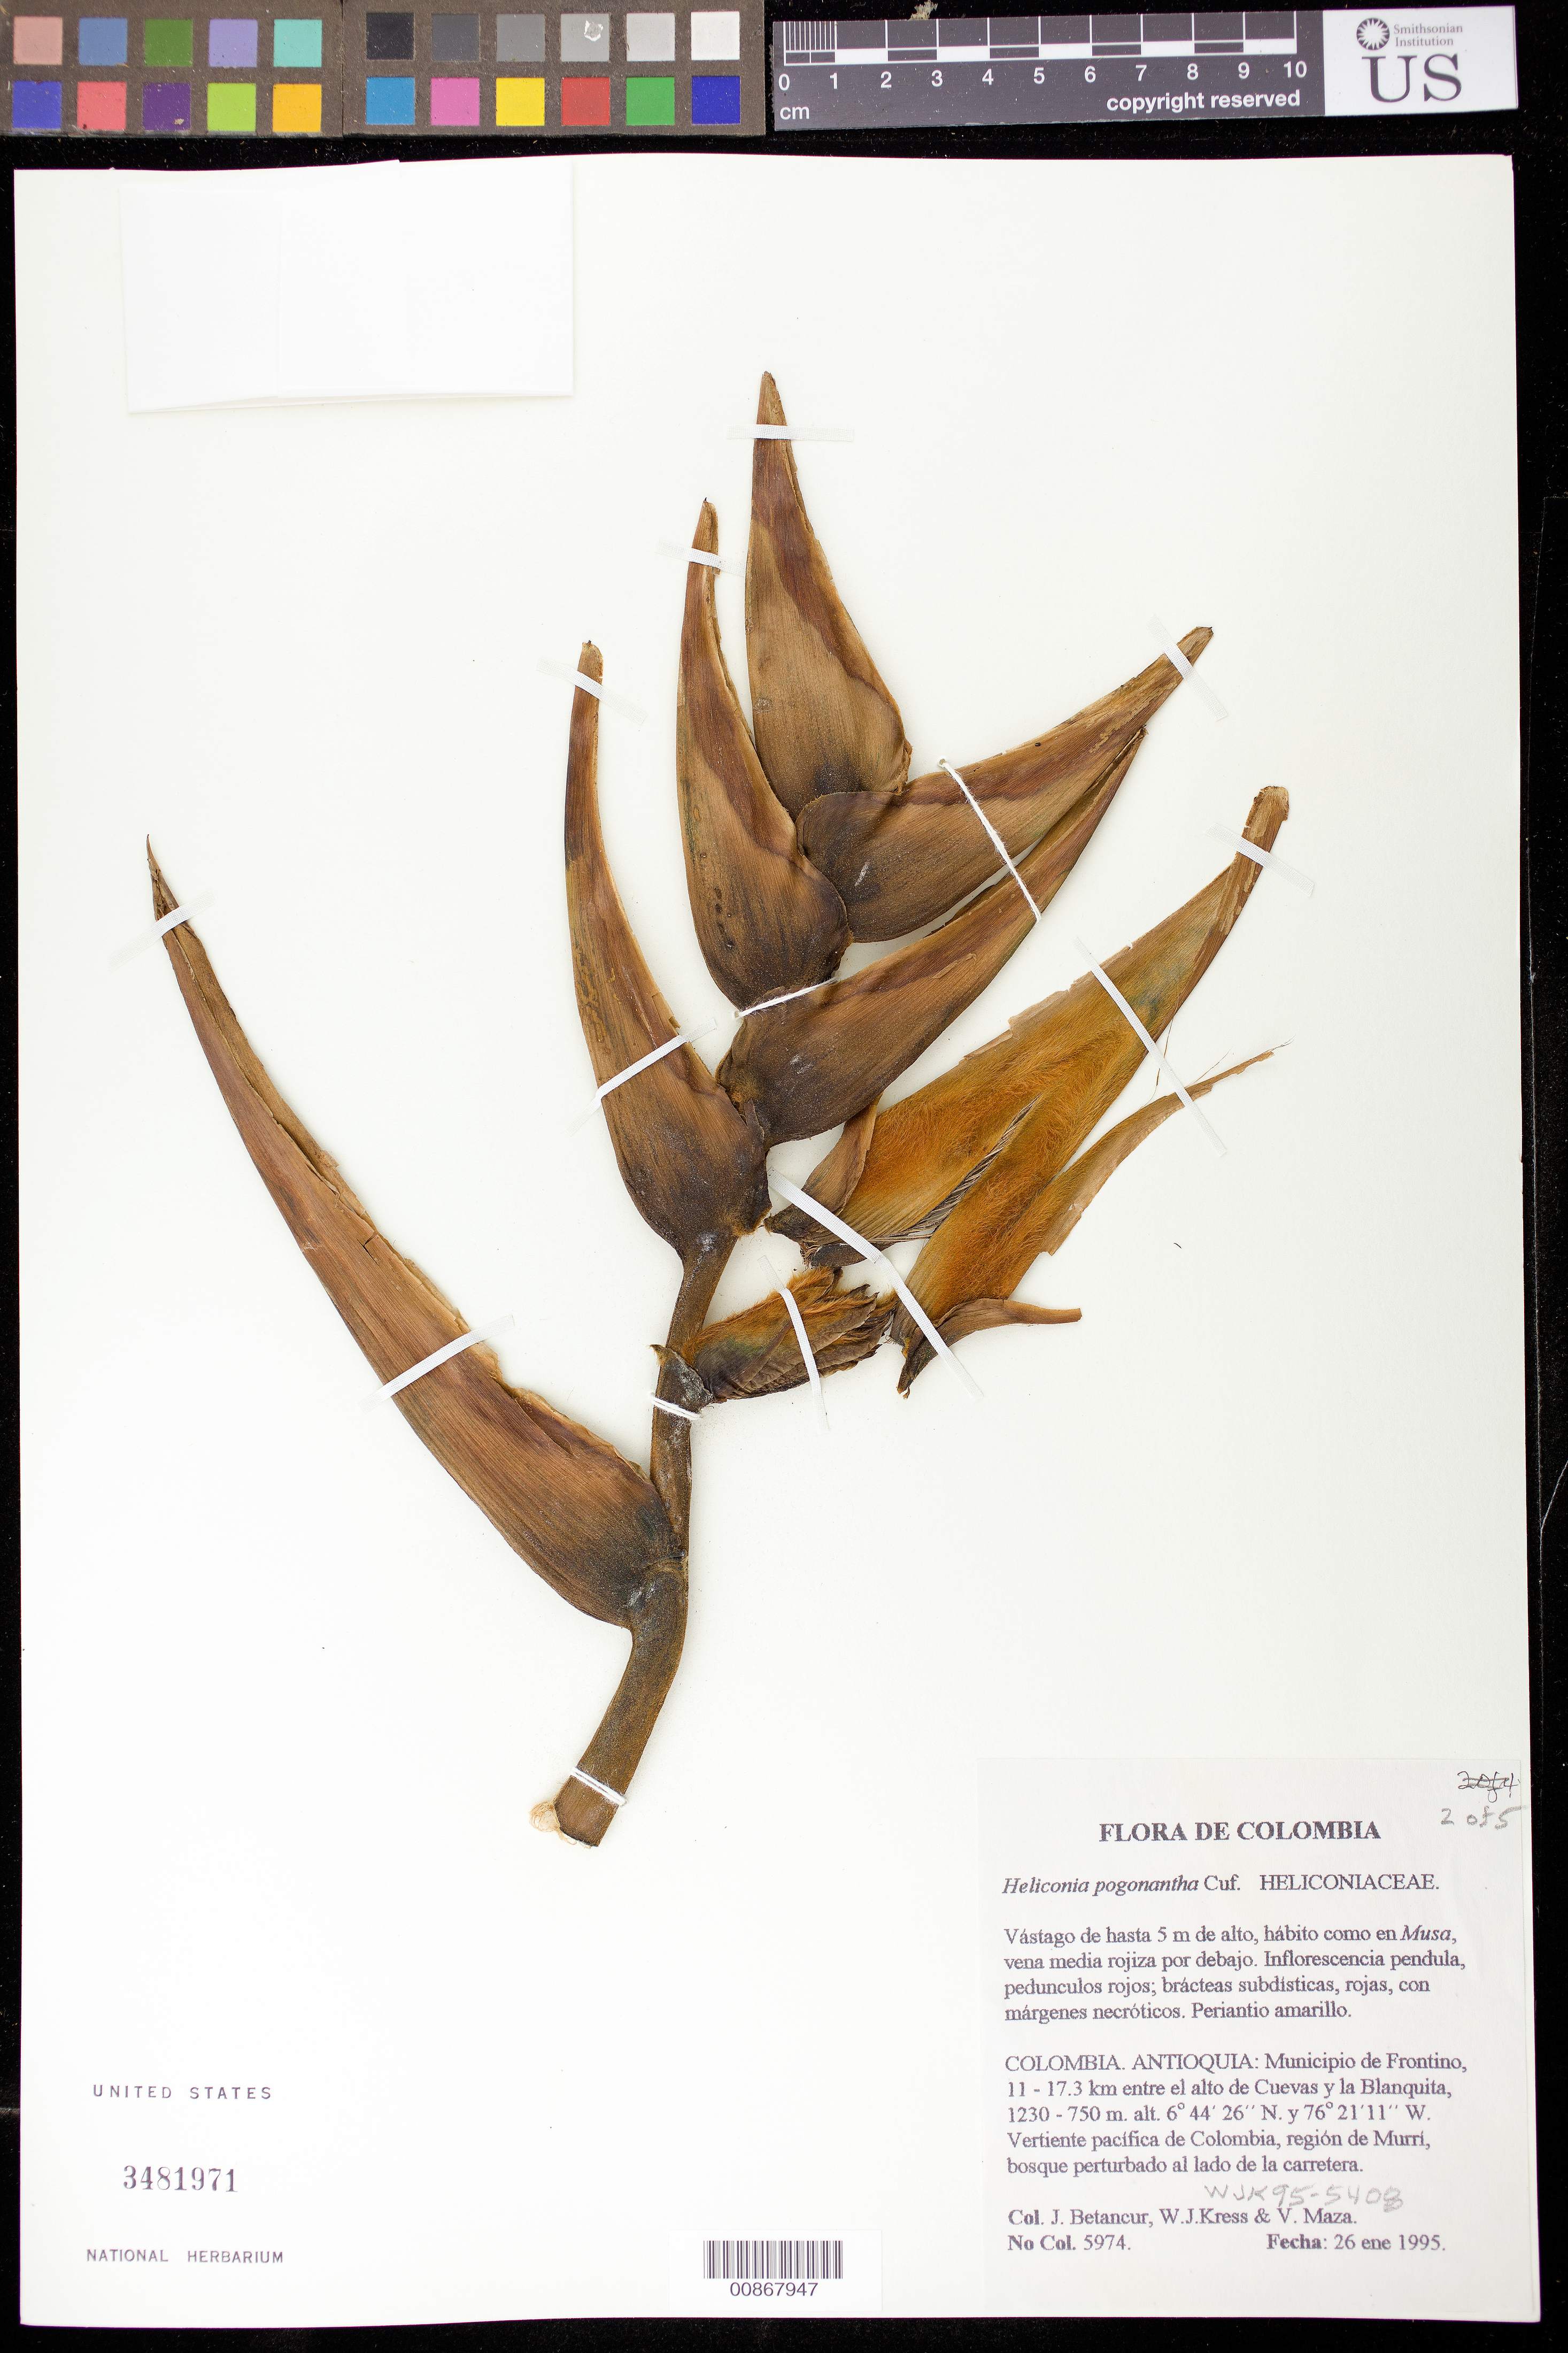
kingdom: Plantae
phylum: Tracheophyta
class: Liliopsida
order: Zingiberales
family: Heliconiaceae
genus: Heliconia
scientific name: Heliconia pogonantha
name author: Cufod.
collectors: J. C. Betancur, W. J. Kress & V. Maza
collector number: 5974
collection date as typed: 26 Jan 1995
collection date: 1995-01-26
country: Colombia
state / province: Antioquia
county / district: Frontino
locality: Road between Nutibara and La Blanquita, 29 km from Nutibara.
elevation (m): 925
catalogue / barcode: US 3481971